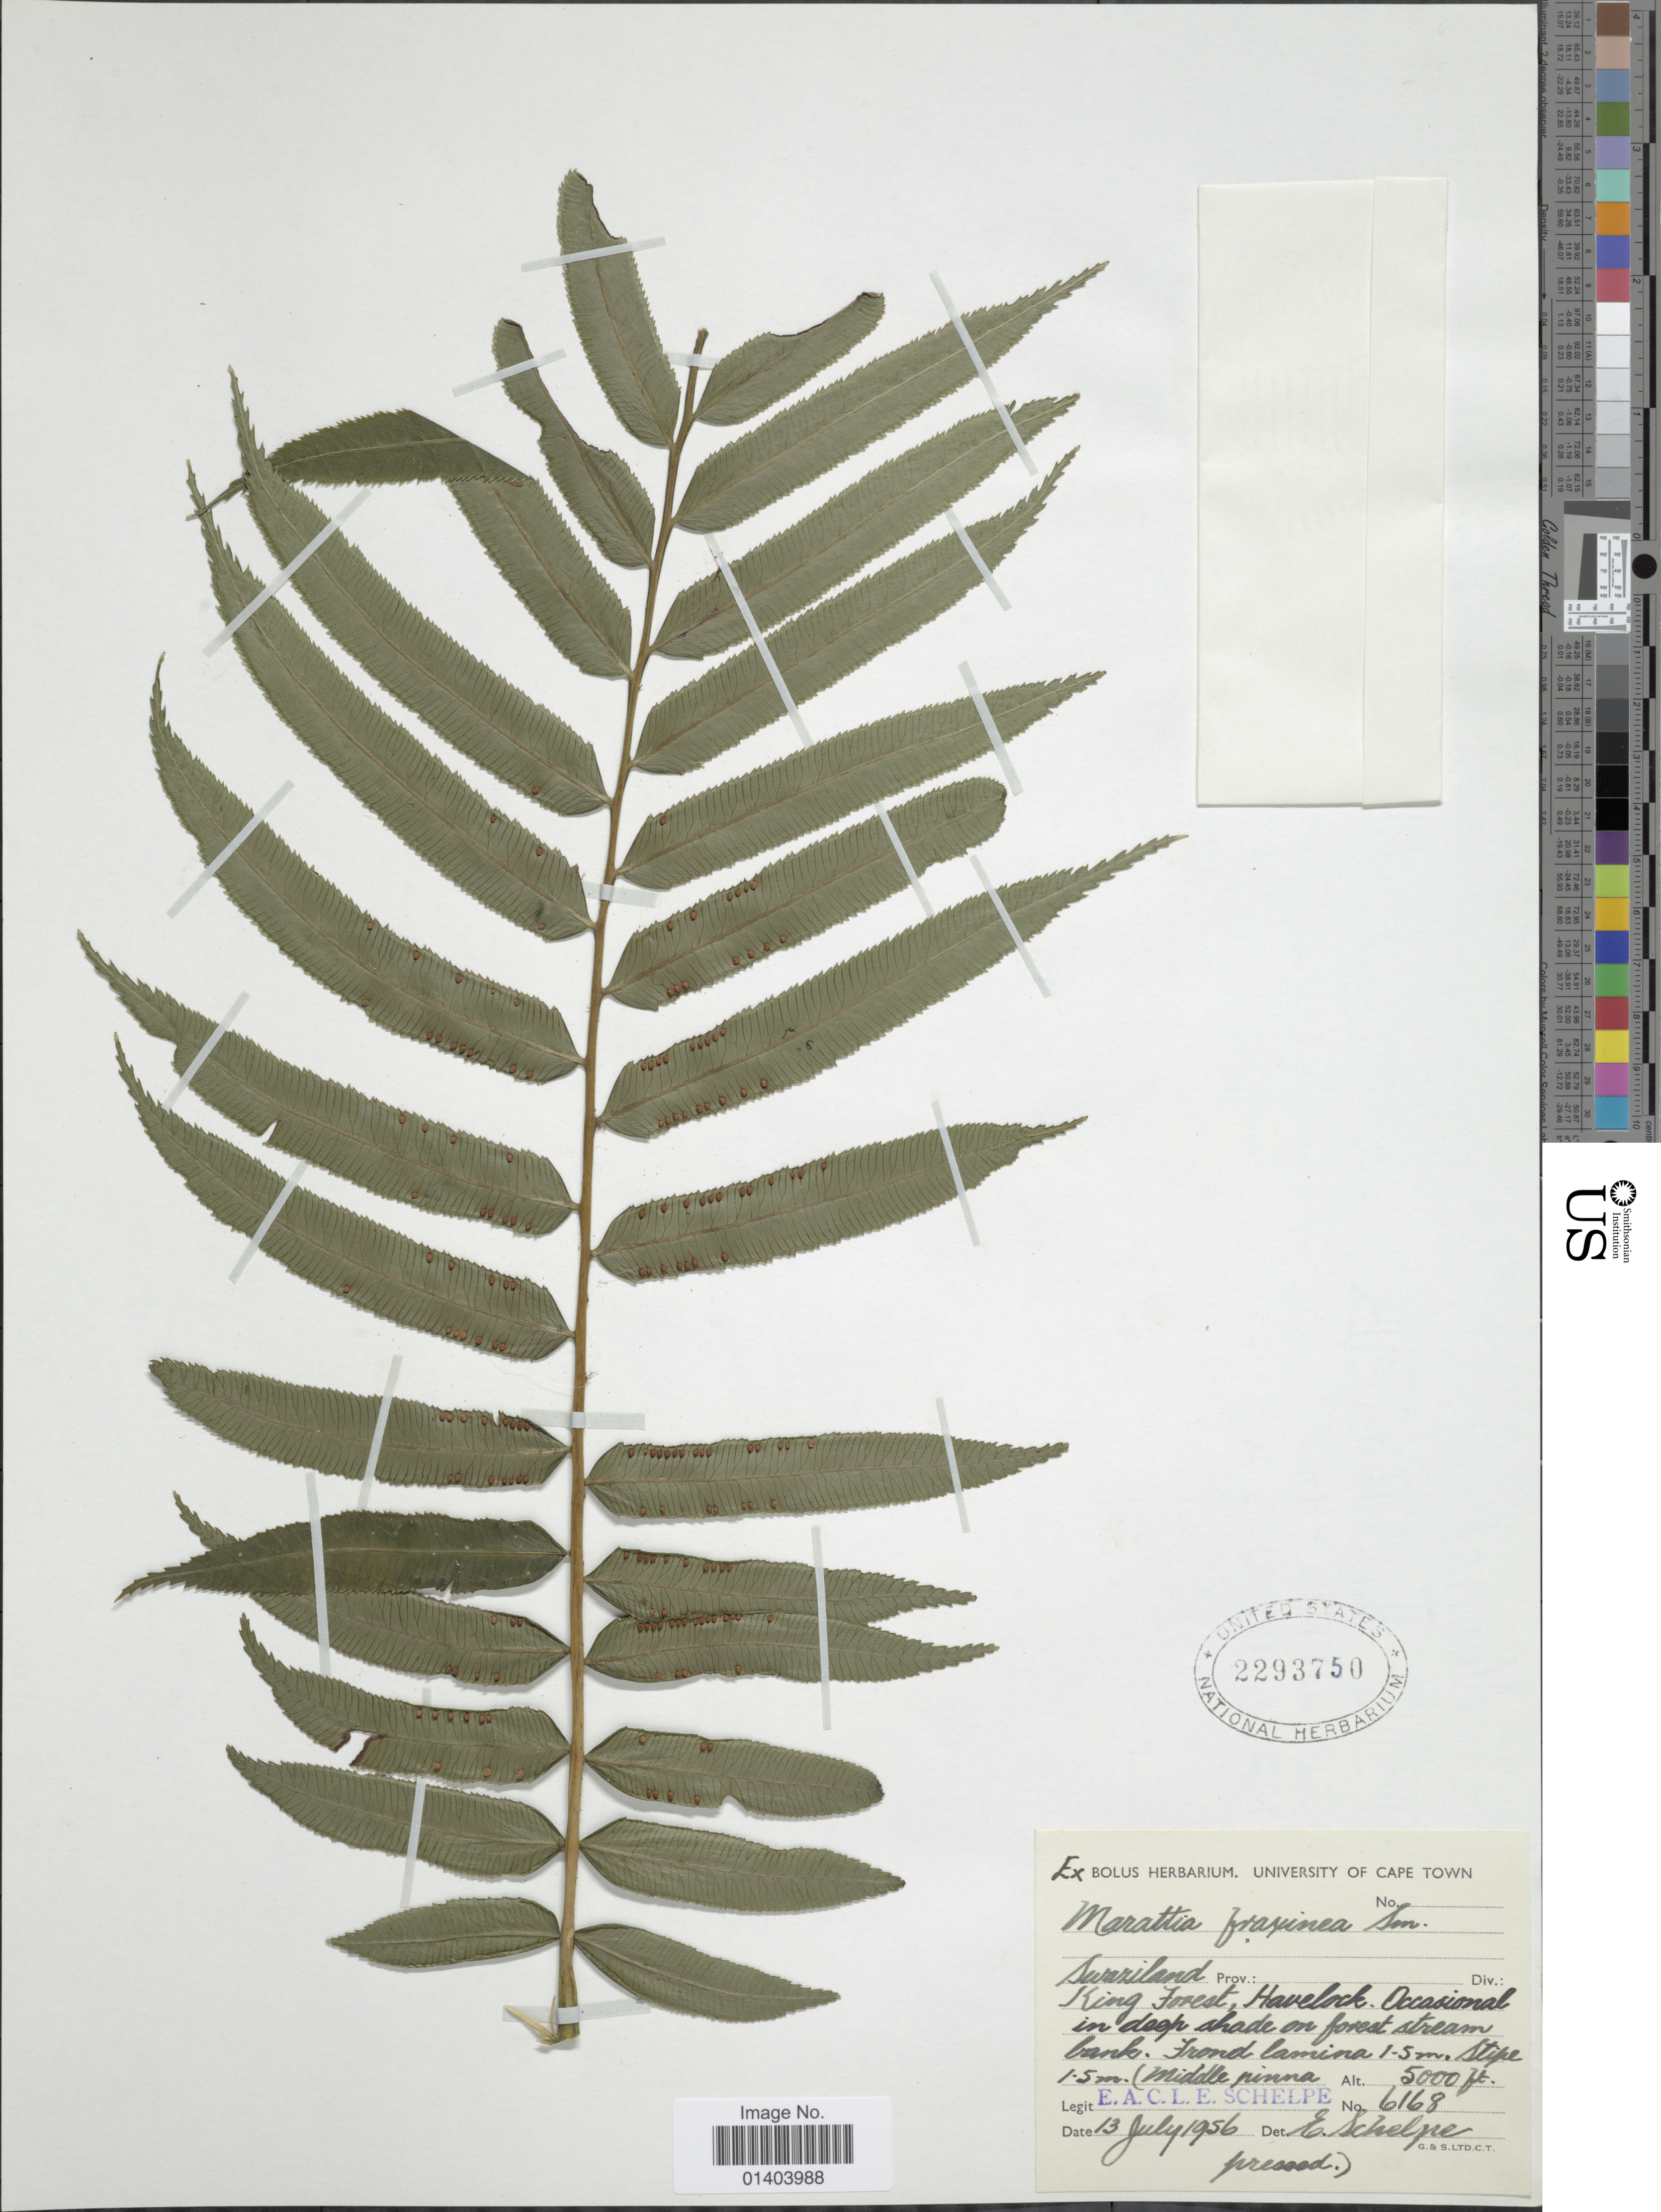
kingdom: Plantae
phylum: Tracheophyta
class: Polypodiopsida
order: Marattiales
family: Marattiaceae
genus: Ptisana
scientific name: Ptisana fraxinea var. fraxinea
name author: (Sm.) Murdock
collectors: E. A. C. L. E. Schelpe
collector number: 6168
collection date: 1956-07-13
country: Eswatini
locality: King Forest, Havelock. Occasional in deep shade on forest stream bank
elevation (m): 1524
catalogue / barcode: US 2293750